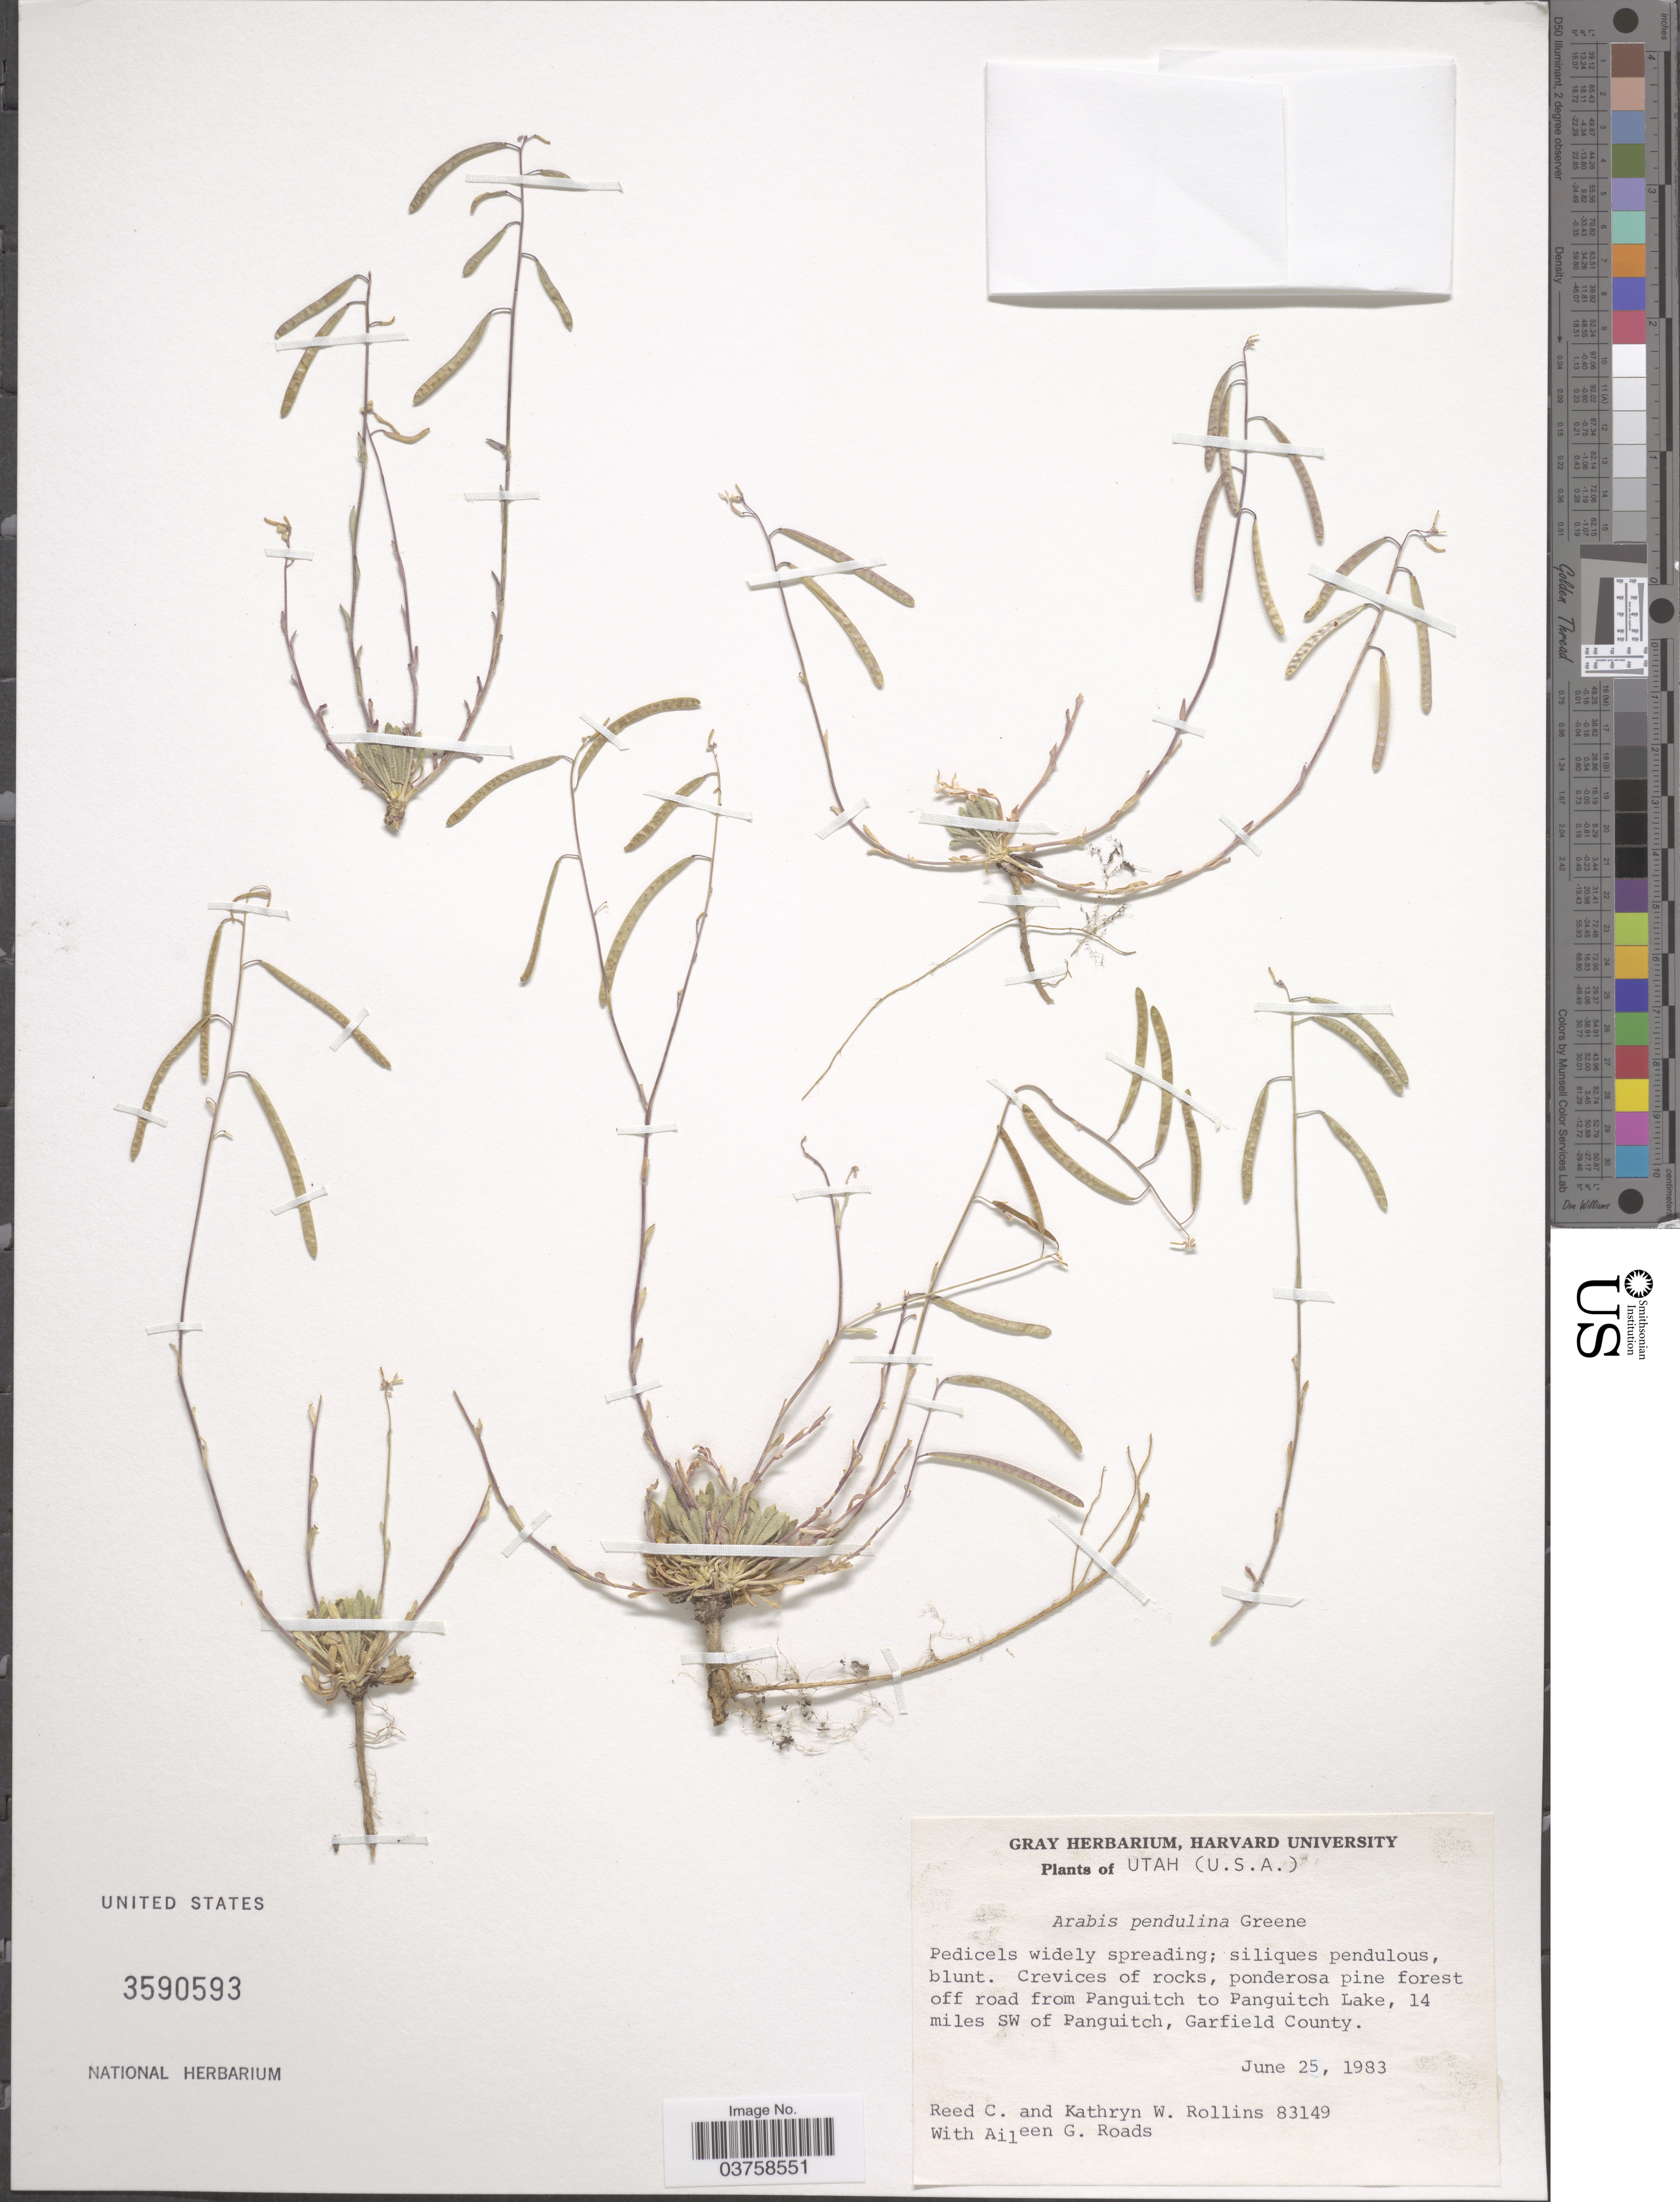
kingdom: Plantae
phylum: Tracheophyta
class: Magnoliopsida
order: Brassicales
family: Brassicaceae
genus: Arabis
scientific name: Arabis pendulina var. pendulina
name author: Greene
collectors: R. C. Rollins, K. W. Rollins & A. Roads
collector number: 83149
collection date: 1983-06-25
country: United States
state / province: Utah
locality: Ponderosa pine forest off road from Panguitch to Panguitch Lake, 14 miles SW of Panguitch, Garfield County.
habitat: crevices of rocks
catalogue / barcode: US 3590593